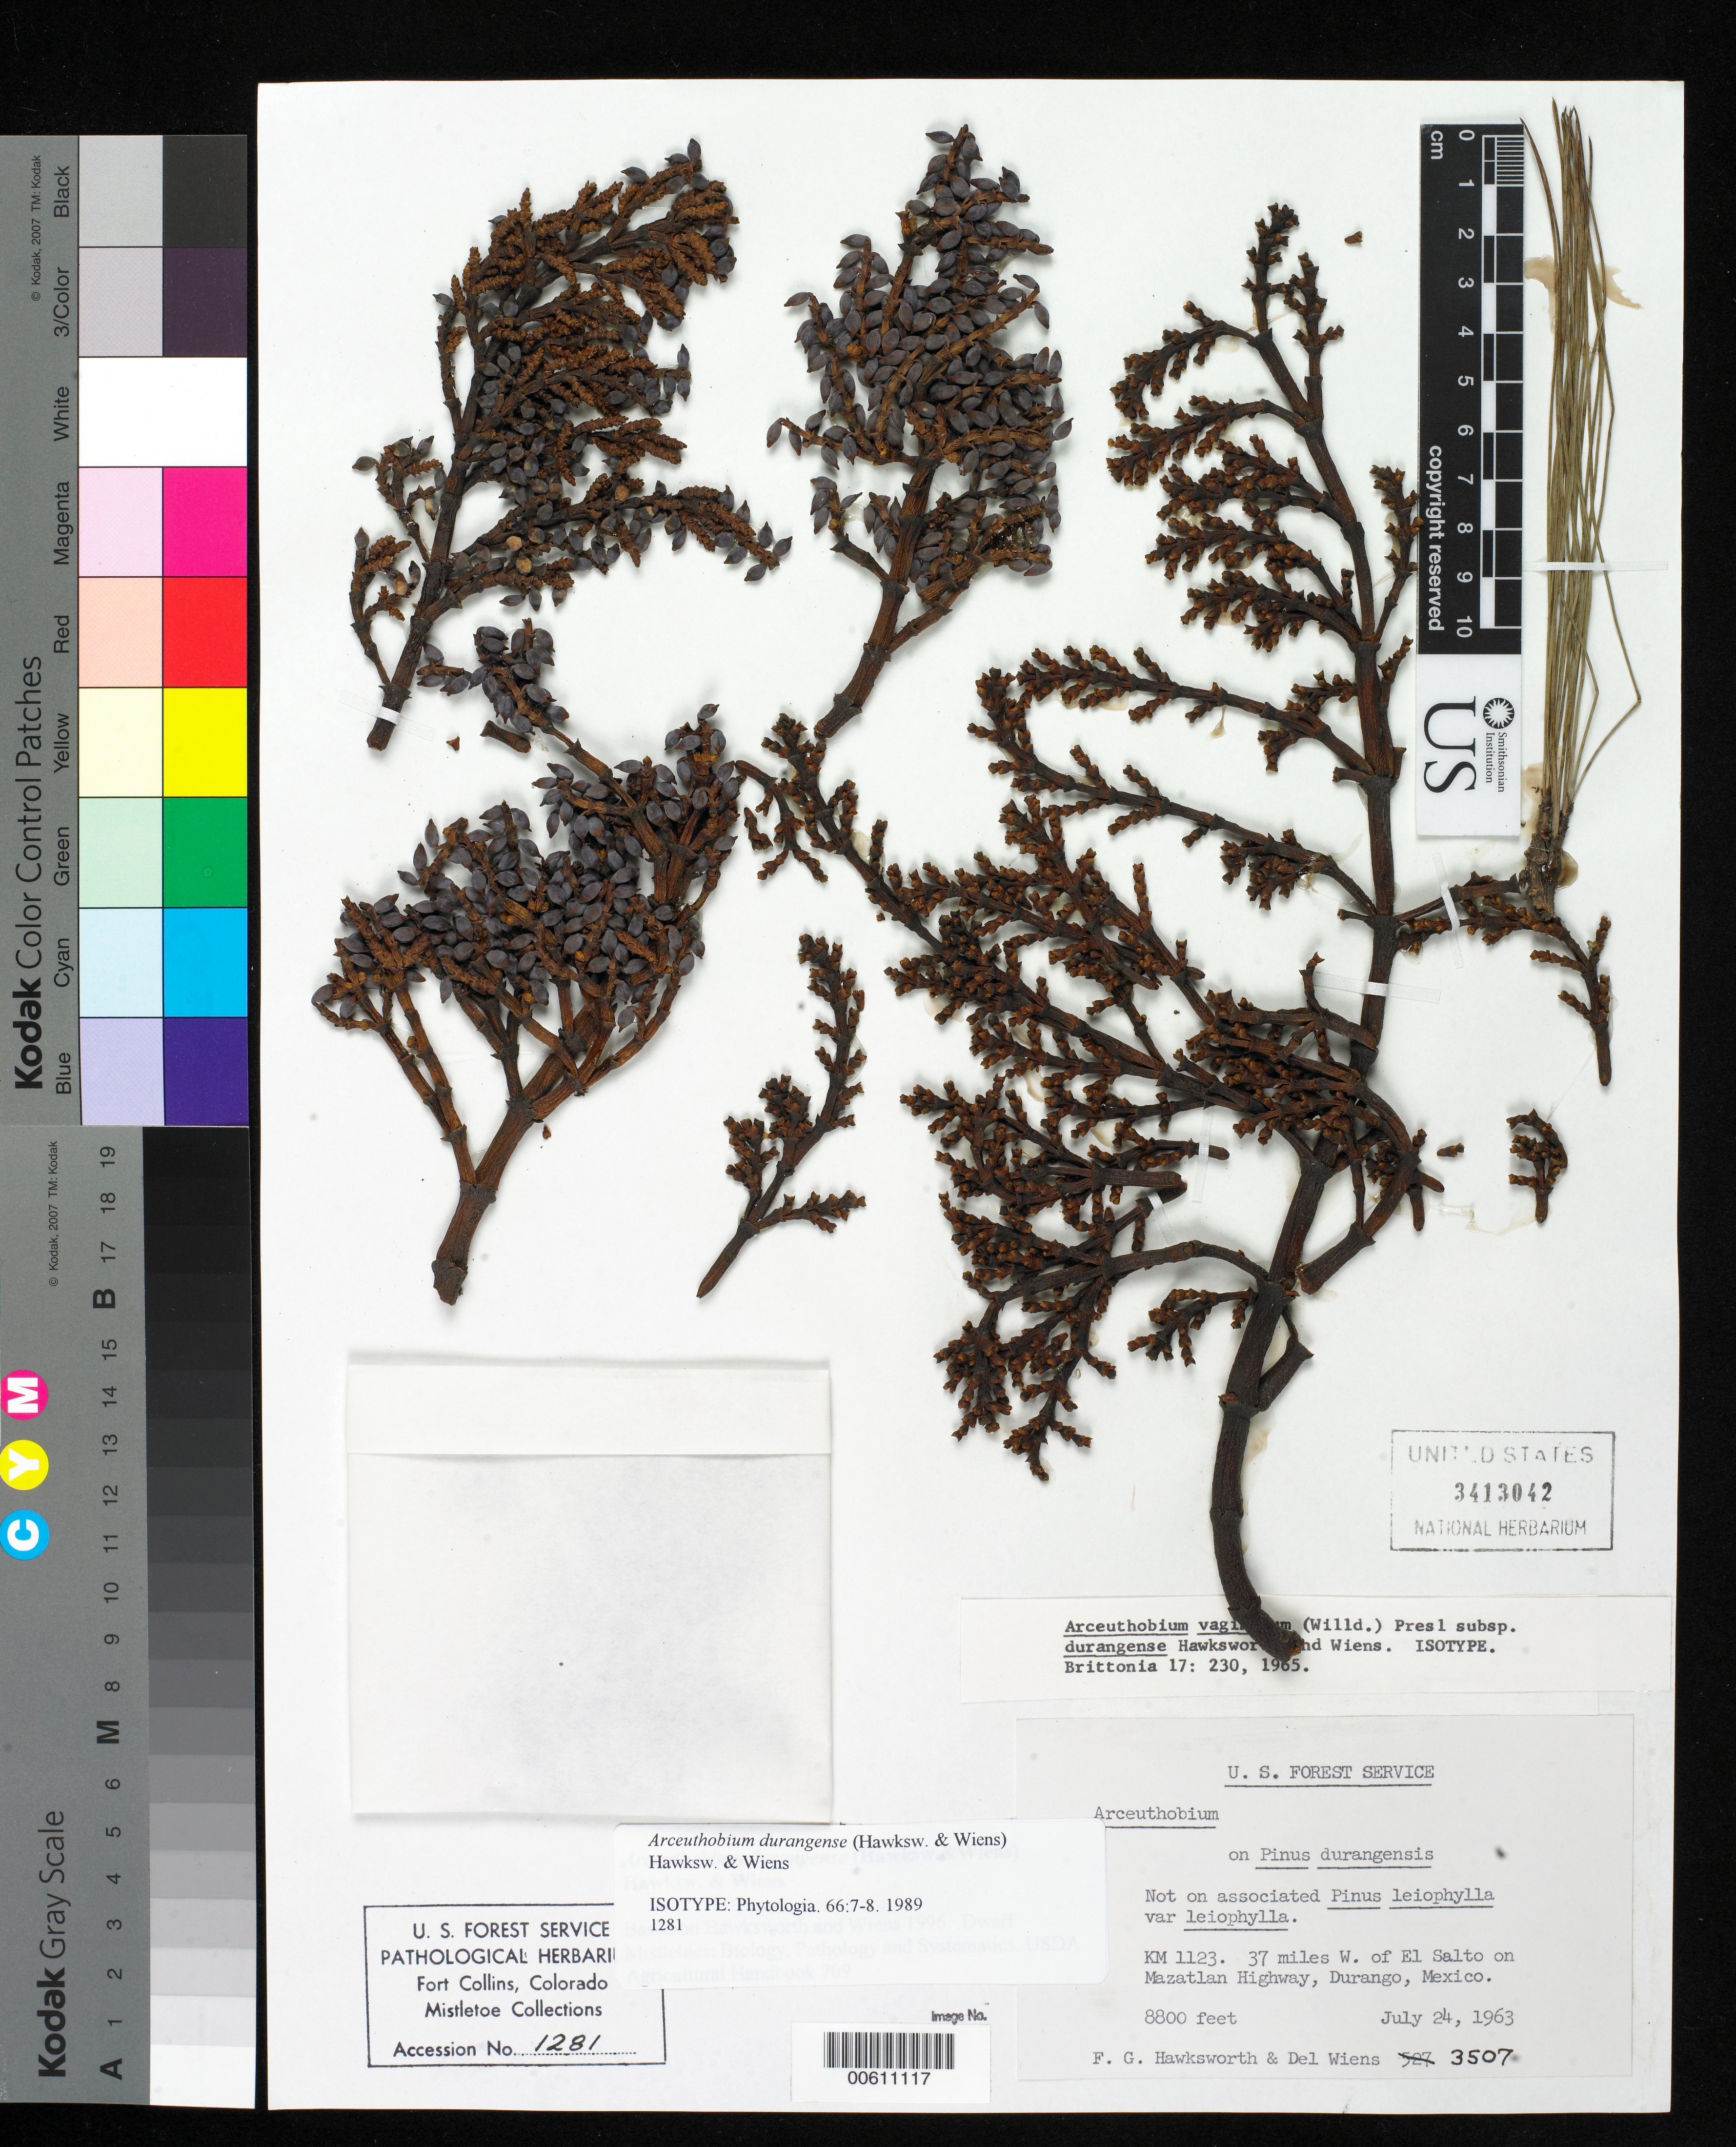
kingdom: Plantae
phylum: Tracheophyta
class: Magnoliopsida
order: Santalales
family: Viscaceae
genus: Arceuthobium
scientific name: Arceuthobium vaginatum subsp. durangense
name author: Hawksw. & Wiens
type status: Isotype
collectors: F. G. Hawksworth & D. Wiens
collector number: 3507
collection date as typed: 24 Jul 1963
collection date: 1963-07-24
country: Mexico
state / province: Durango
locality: Km 1123. 37 miles W of El Salto on Mazatlan Highway.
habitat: On Pinus durangensis; not on associated P. leiophylla var. leiophylla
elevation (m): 2682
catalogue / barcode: US 3413042